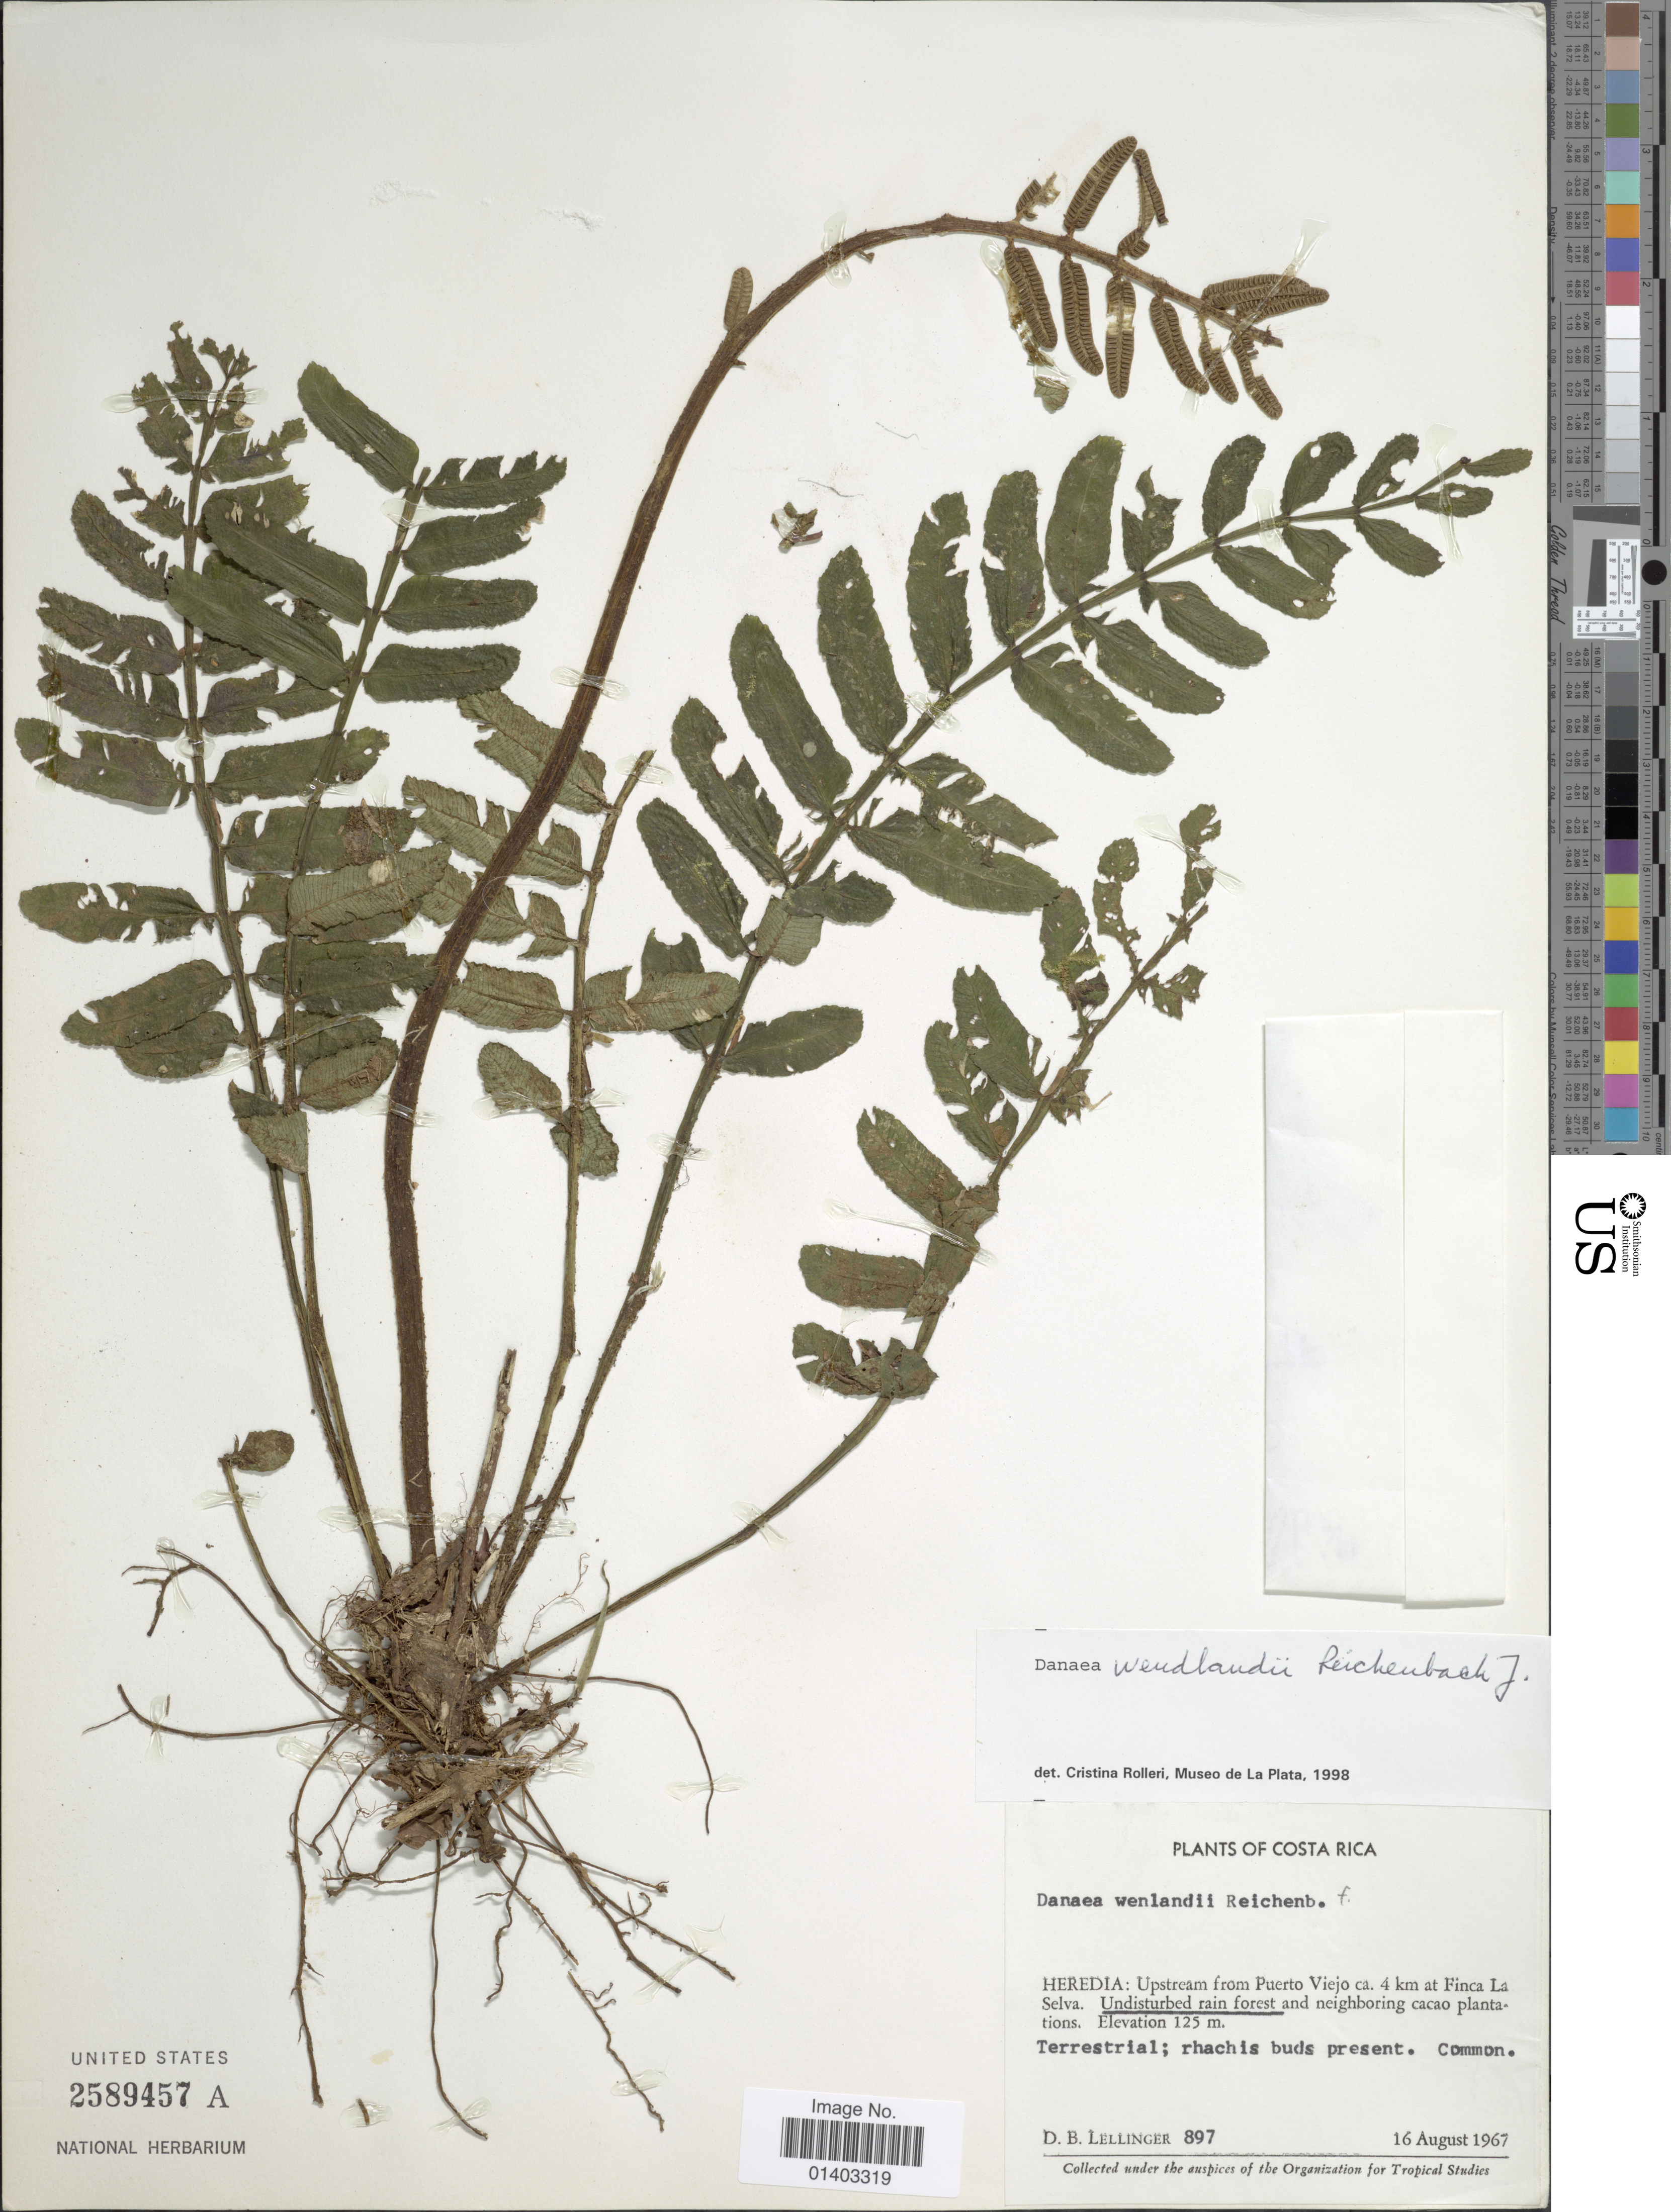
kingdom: Plantae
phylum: Tracheophyta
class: Polypodiopsida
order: Marattiales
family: Marattiaceae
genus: Danaea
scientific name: Danaea wendlandii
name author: Rchb. f.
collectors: D. B. Lellinger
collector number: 897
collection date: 1967-08-16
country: Costa Rica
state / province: Heredia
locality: Upstream from Puero Viejo ca 4 km at Finca La Selva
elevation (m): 125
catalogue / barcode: US 2589457A